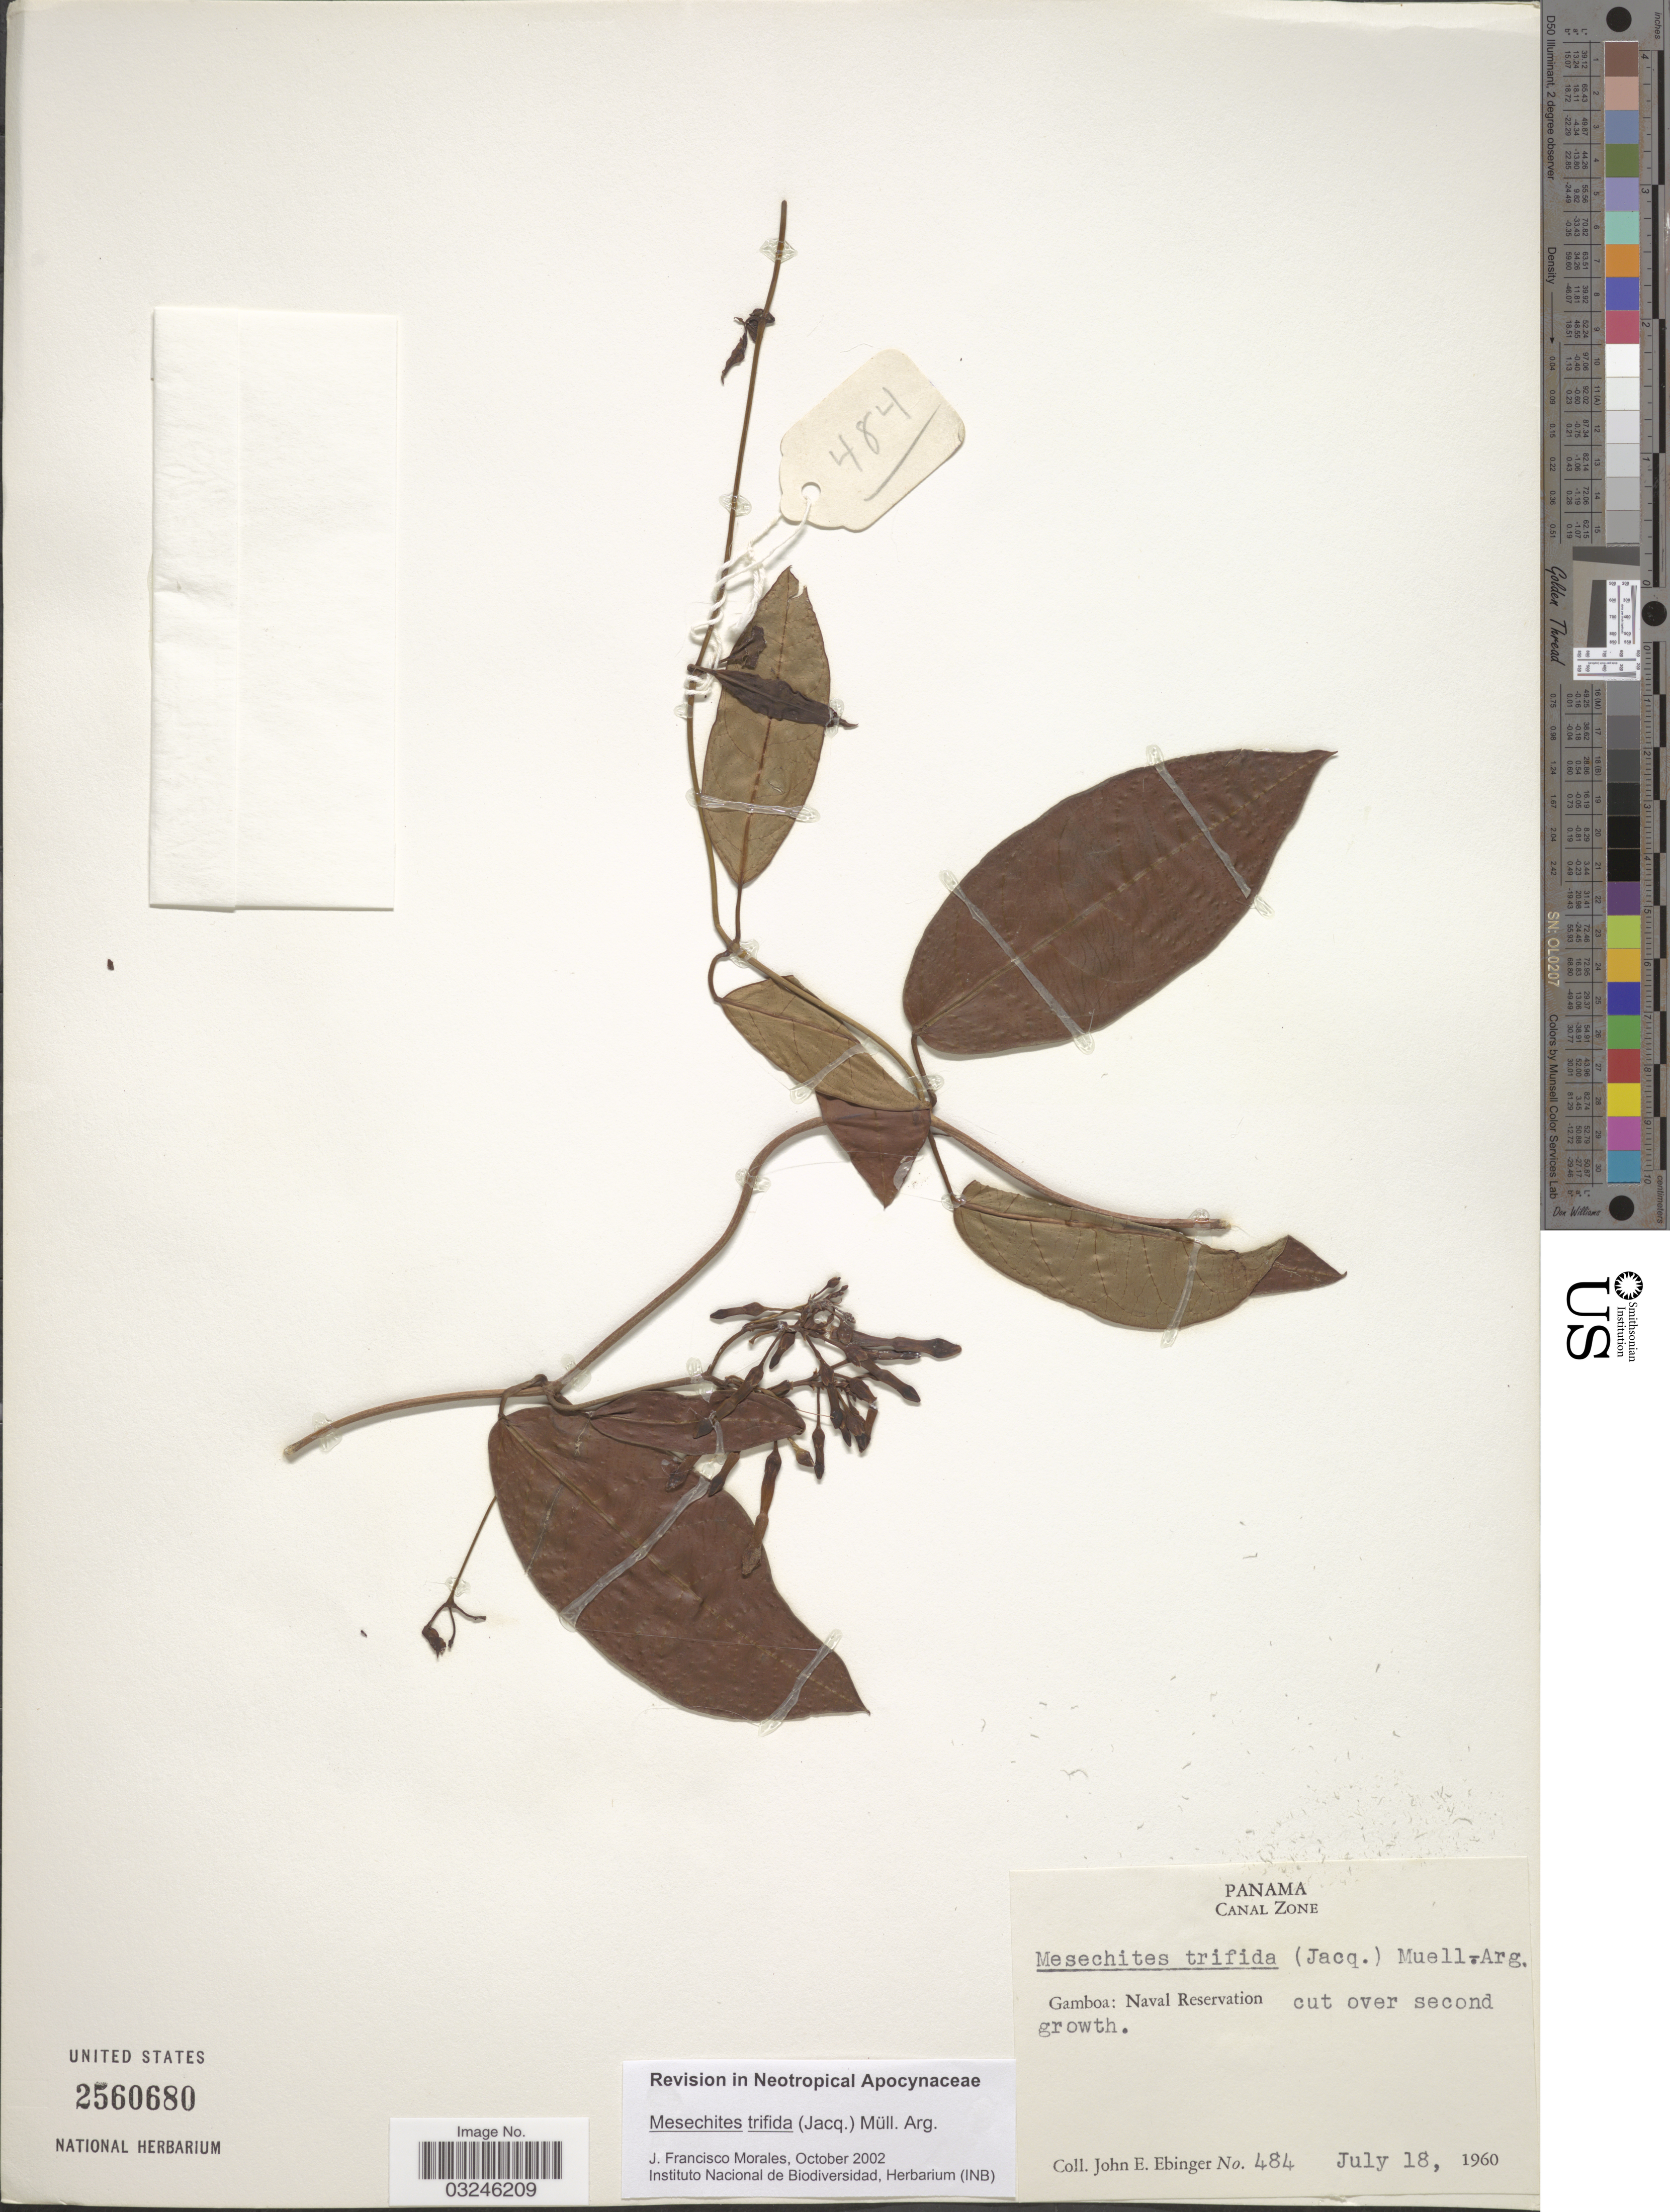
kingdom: Plantae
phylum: Tracheophyta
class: Magnoliopsida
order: Gentianales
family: Apocynaceae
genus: Mesechites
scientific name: Mesechites trifidus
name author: (Jacq.) Müll. Arg.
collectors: J. Ebinger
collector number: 484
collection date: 1960-07-18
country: Panama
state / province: Colón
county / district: Canal Zone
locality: Canal Zone. Gamboa: Naval Reservation.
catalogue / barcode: US 2560680